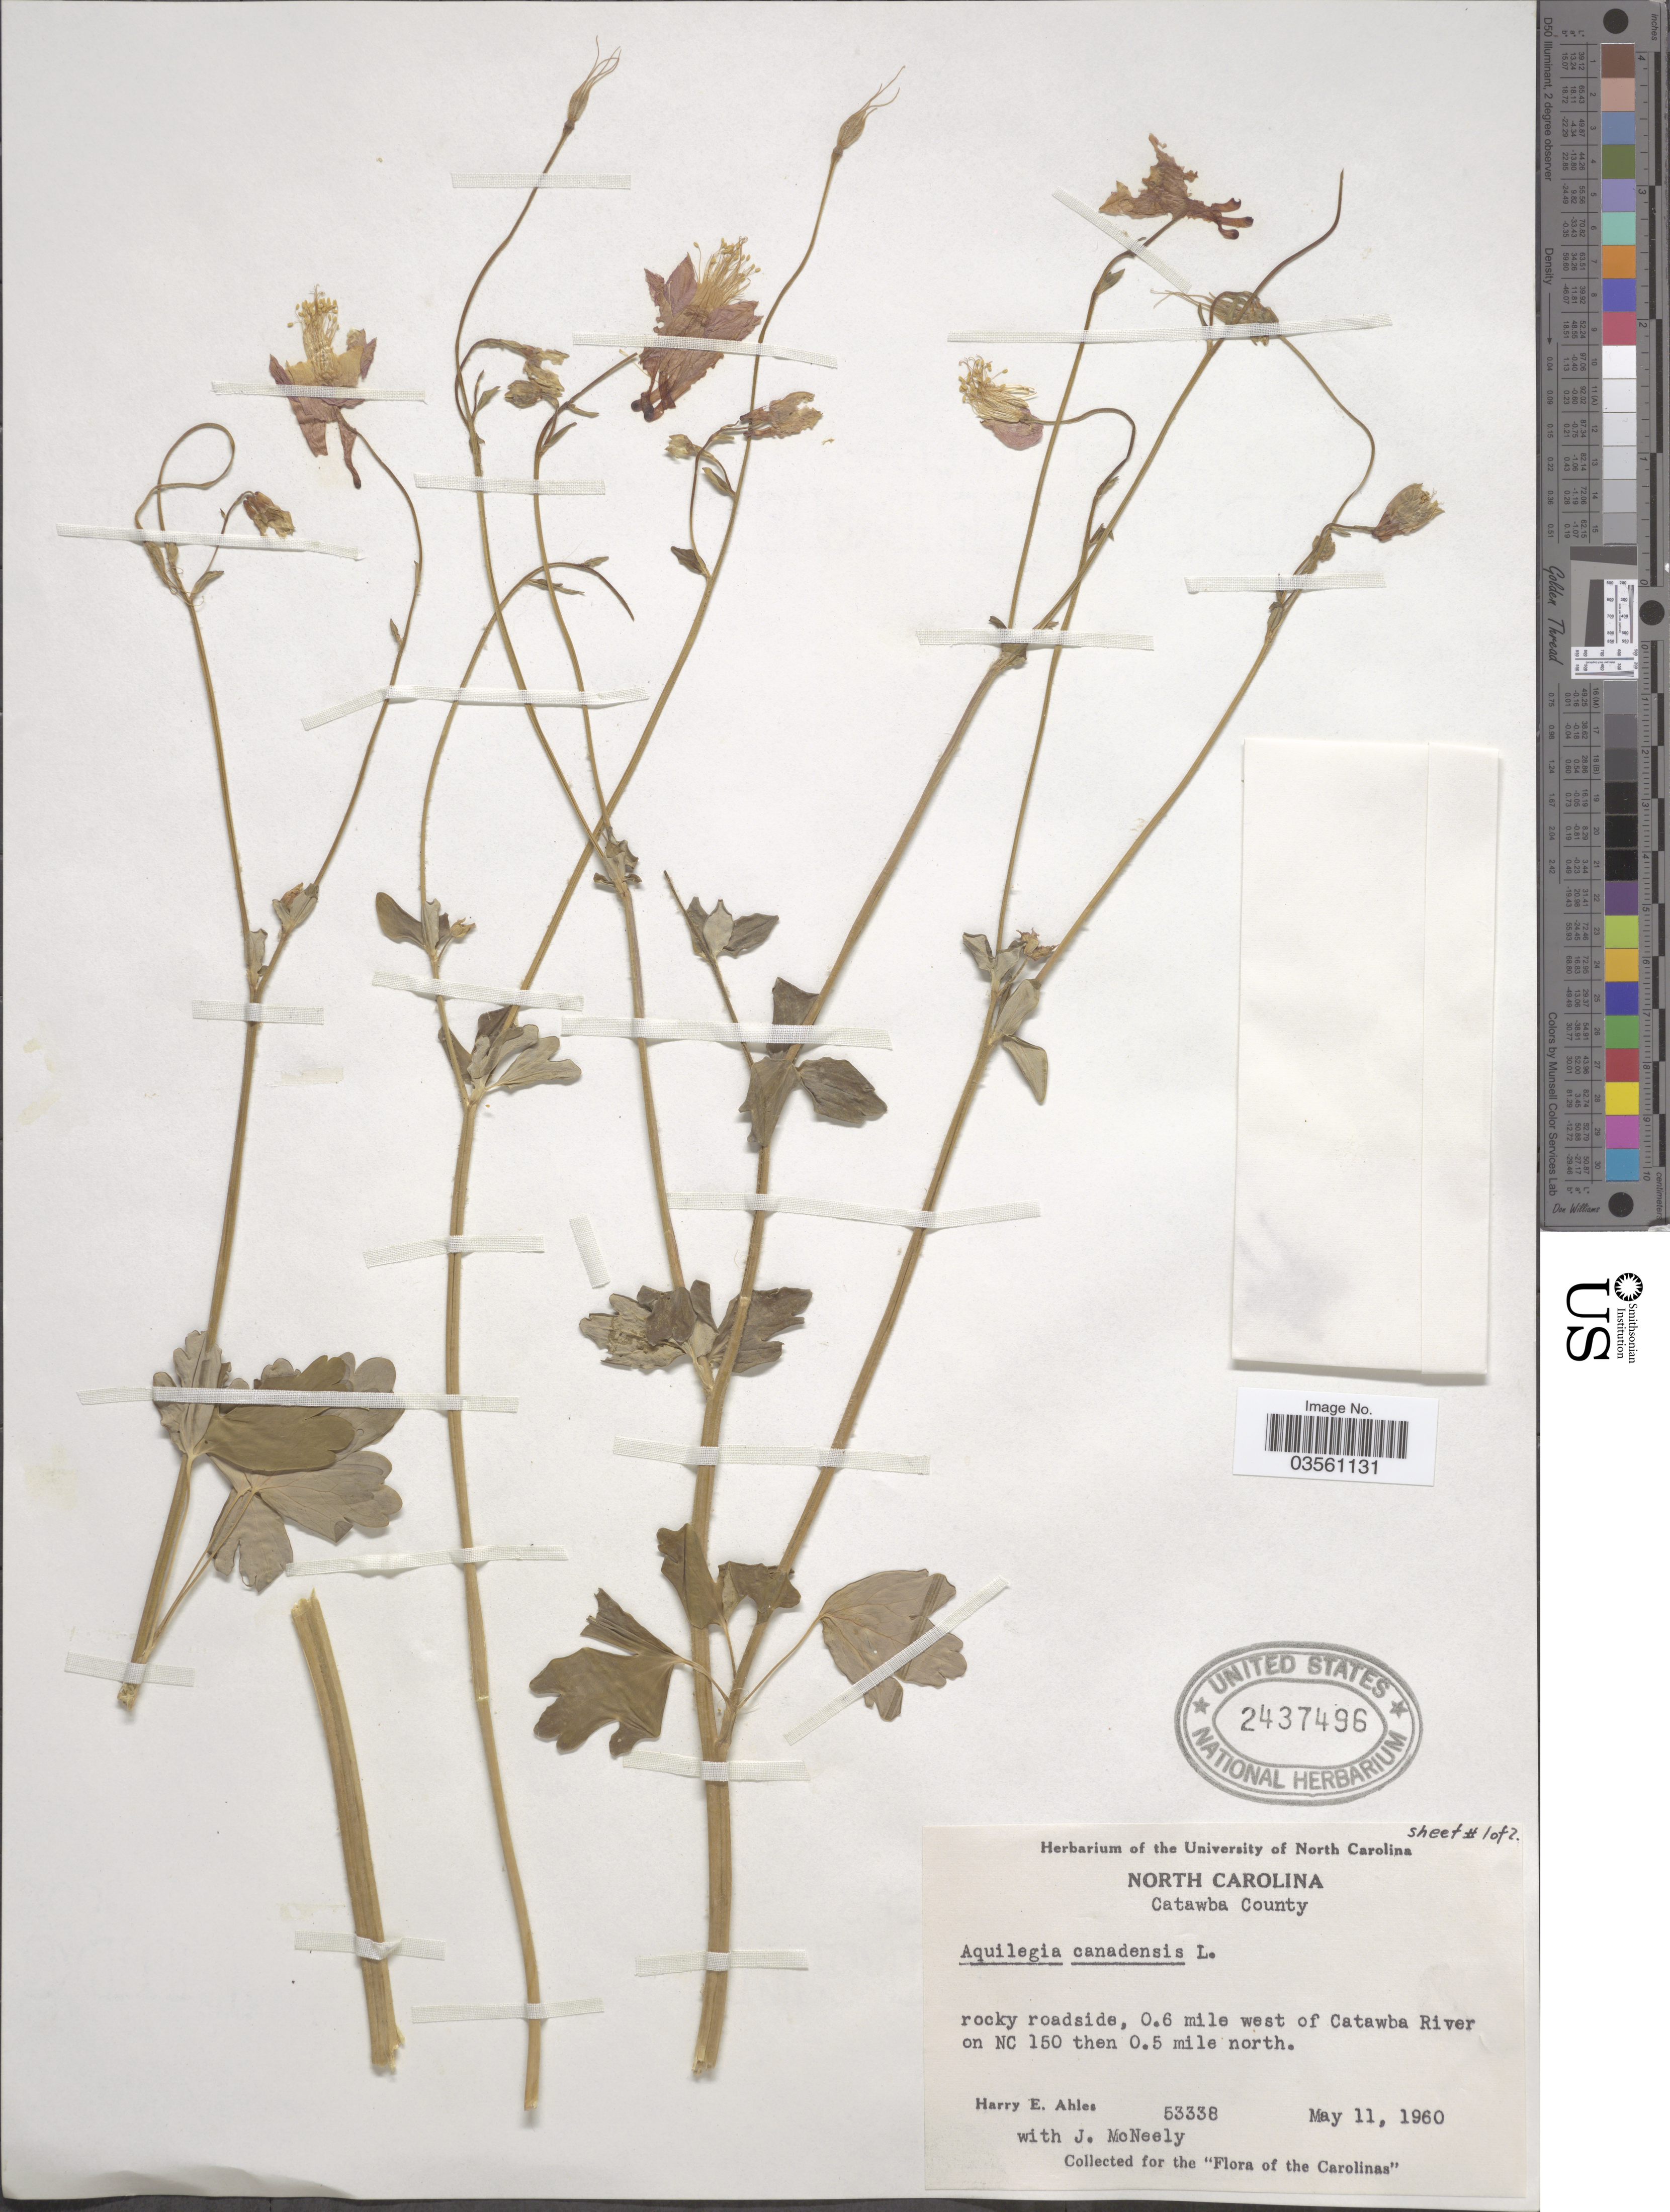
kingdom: Plantae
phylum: Tracheophyta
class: Magnoliopsida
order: Ranunculales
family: Ranunculaceae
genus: Aquilegia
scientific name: Aquilegia canadensis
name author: L.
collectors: H. E. Ahles & J. McNeely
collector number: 53338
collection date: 1960-05-11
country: United States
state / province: North Carolina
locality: Catawba Co. Rocky roadside, 0.6 miles west of Catawba River on NC 150 then 0.5 mile north.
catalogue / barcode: US 2437496